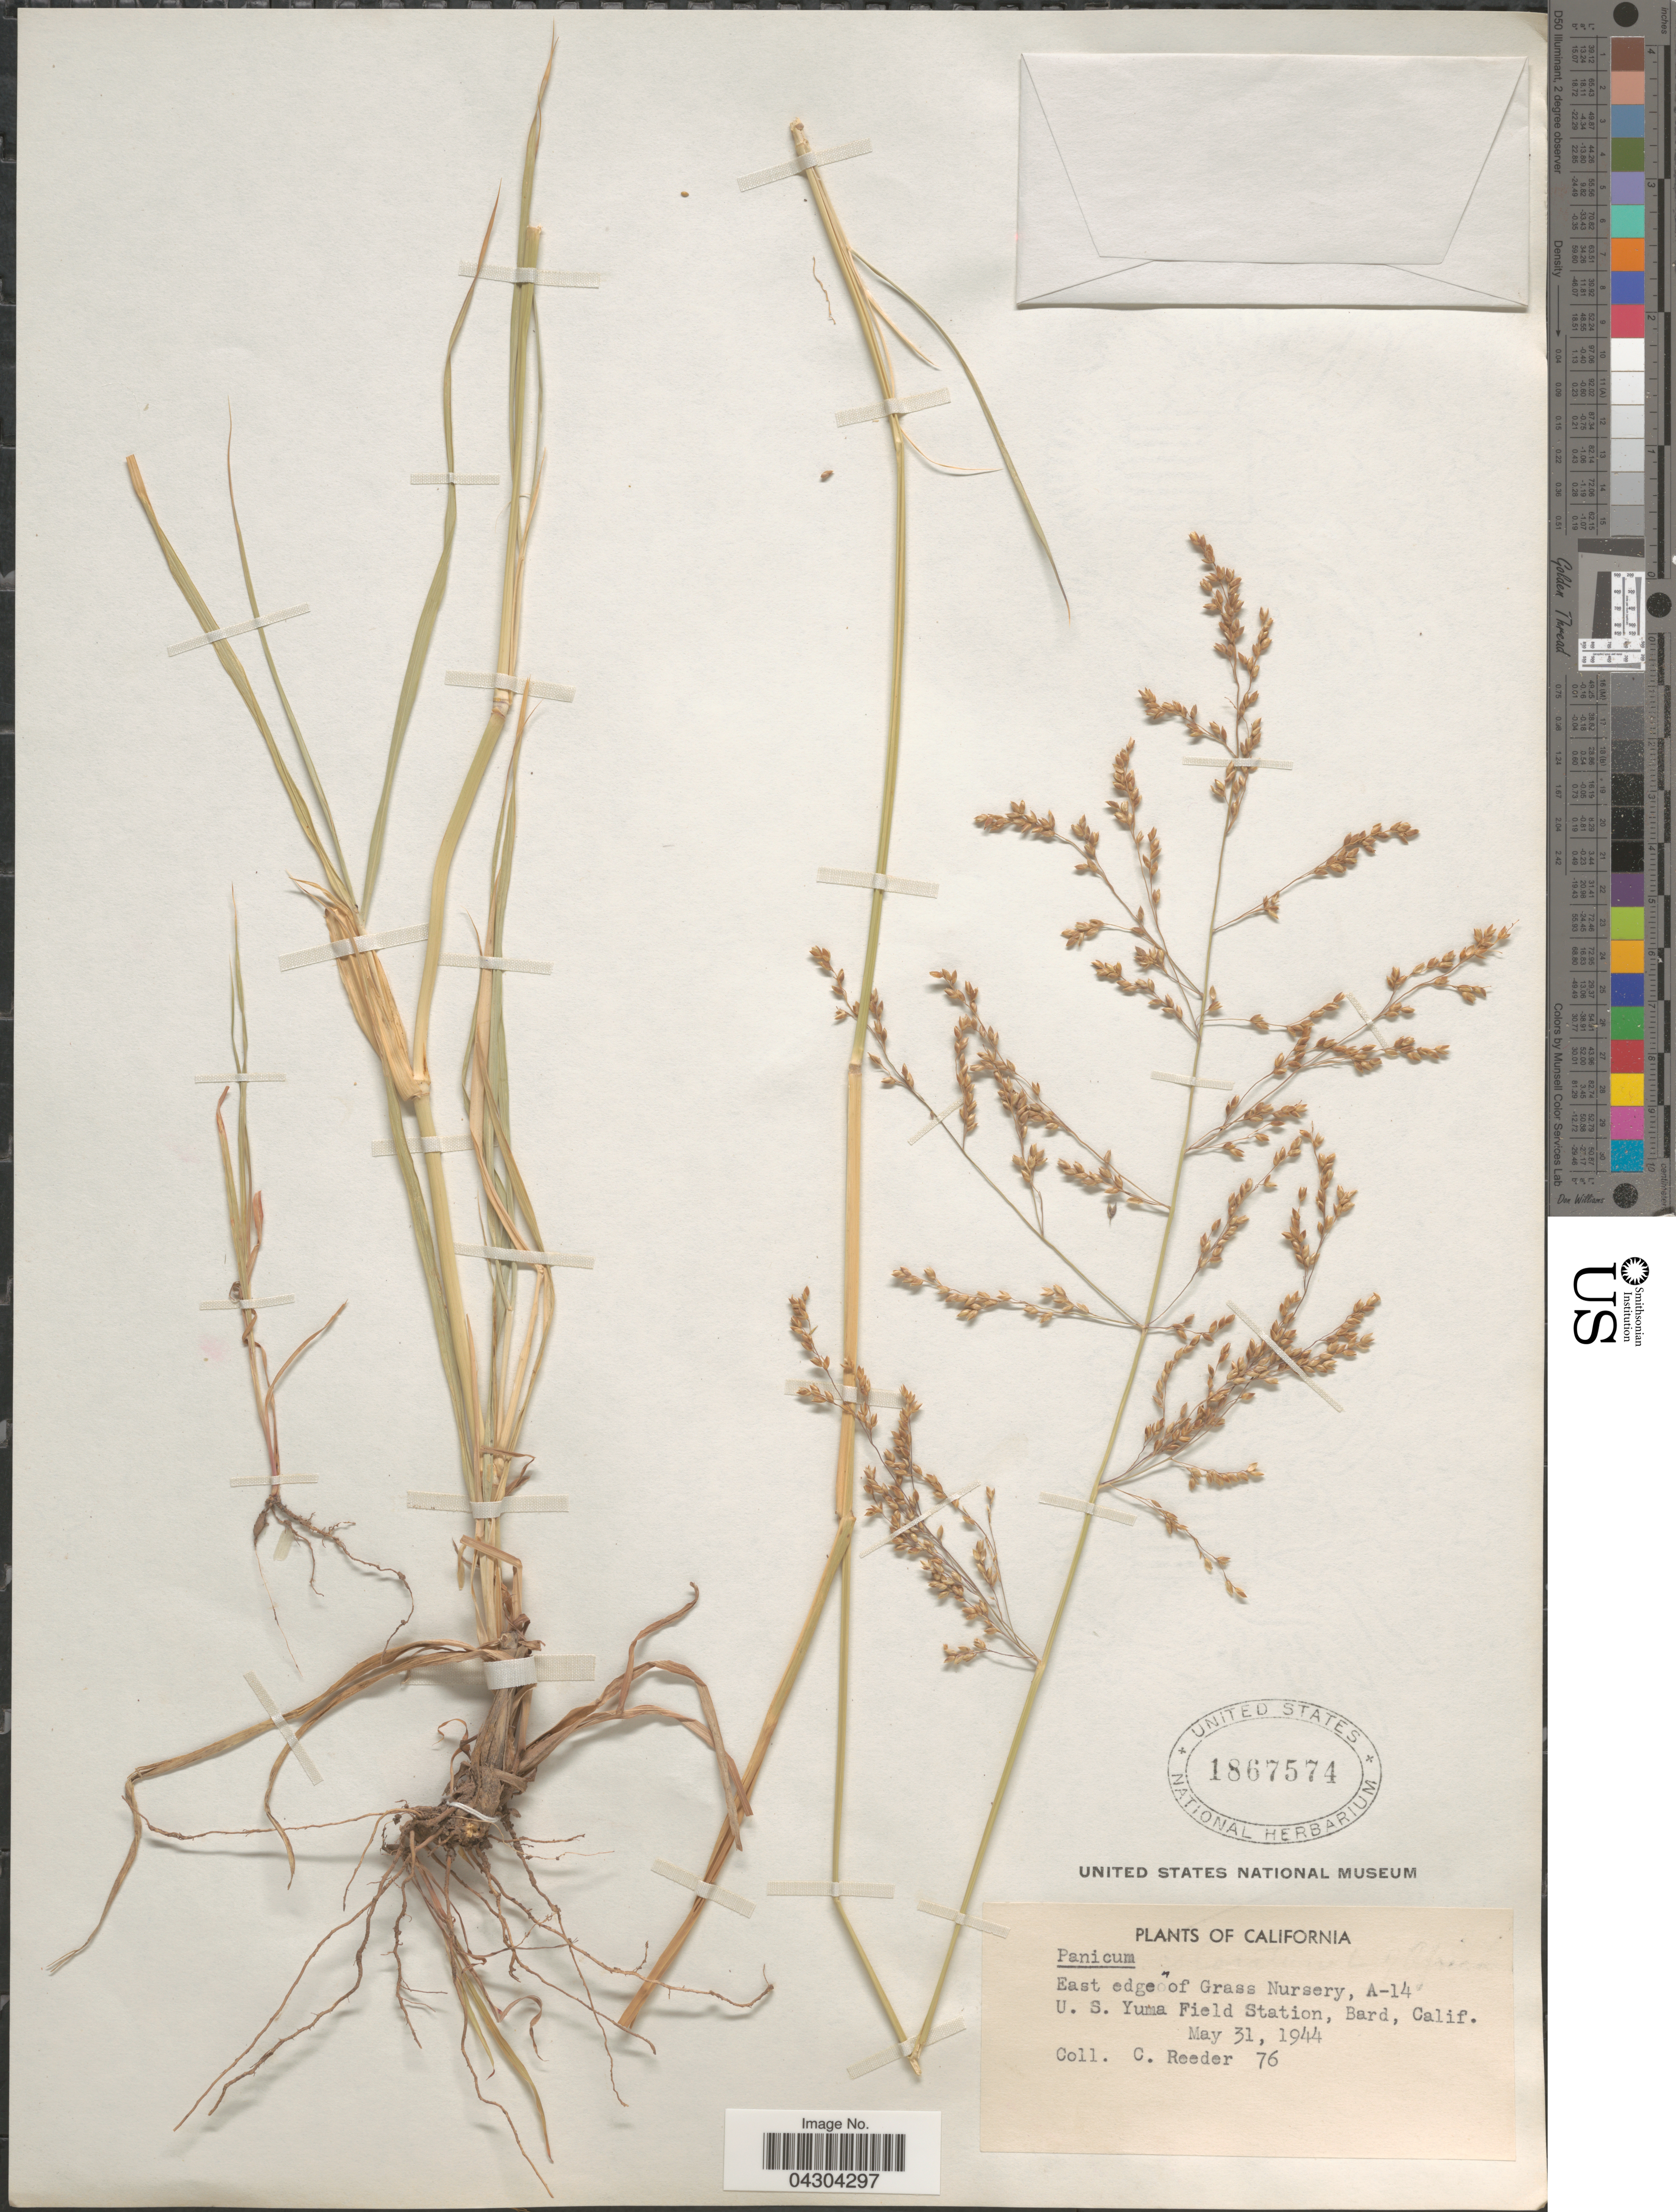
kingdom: Plantae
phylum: Tracheophyta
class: Liliopsida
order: Poales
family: Poaceae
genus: Panicum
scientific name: Panicum coloratum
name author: L.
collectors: C. Reeder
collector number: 76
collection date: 1944-05-31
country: United States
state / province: California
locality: East edge of Grass Nursery, A-14. U. S. Yuma Field Station, Bard.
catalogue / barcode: US 1867574